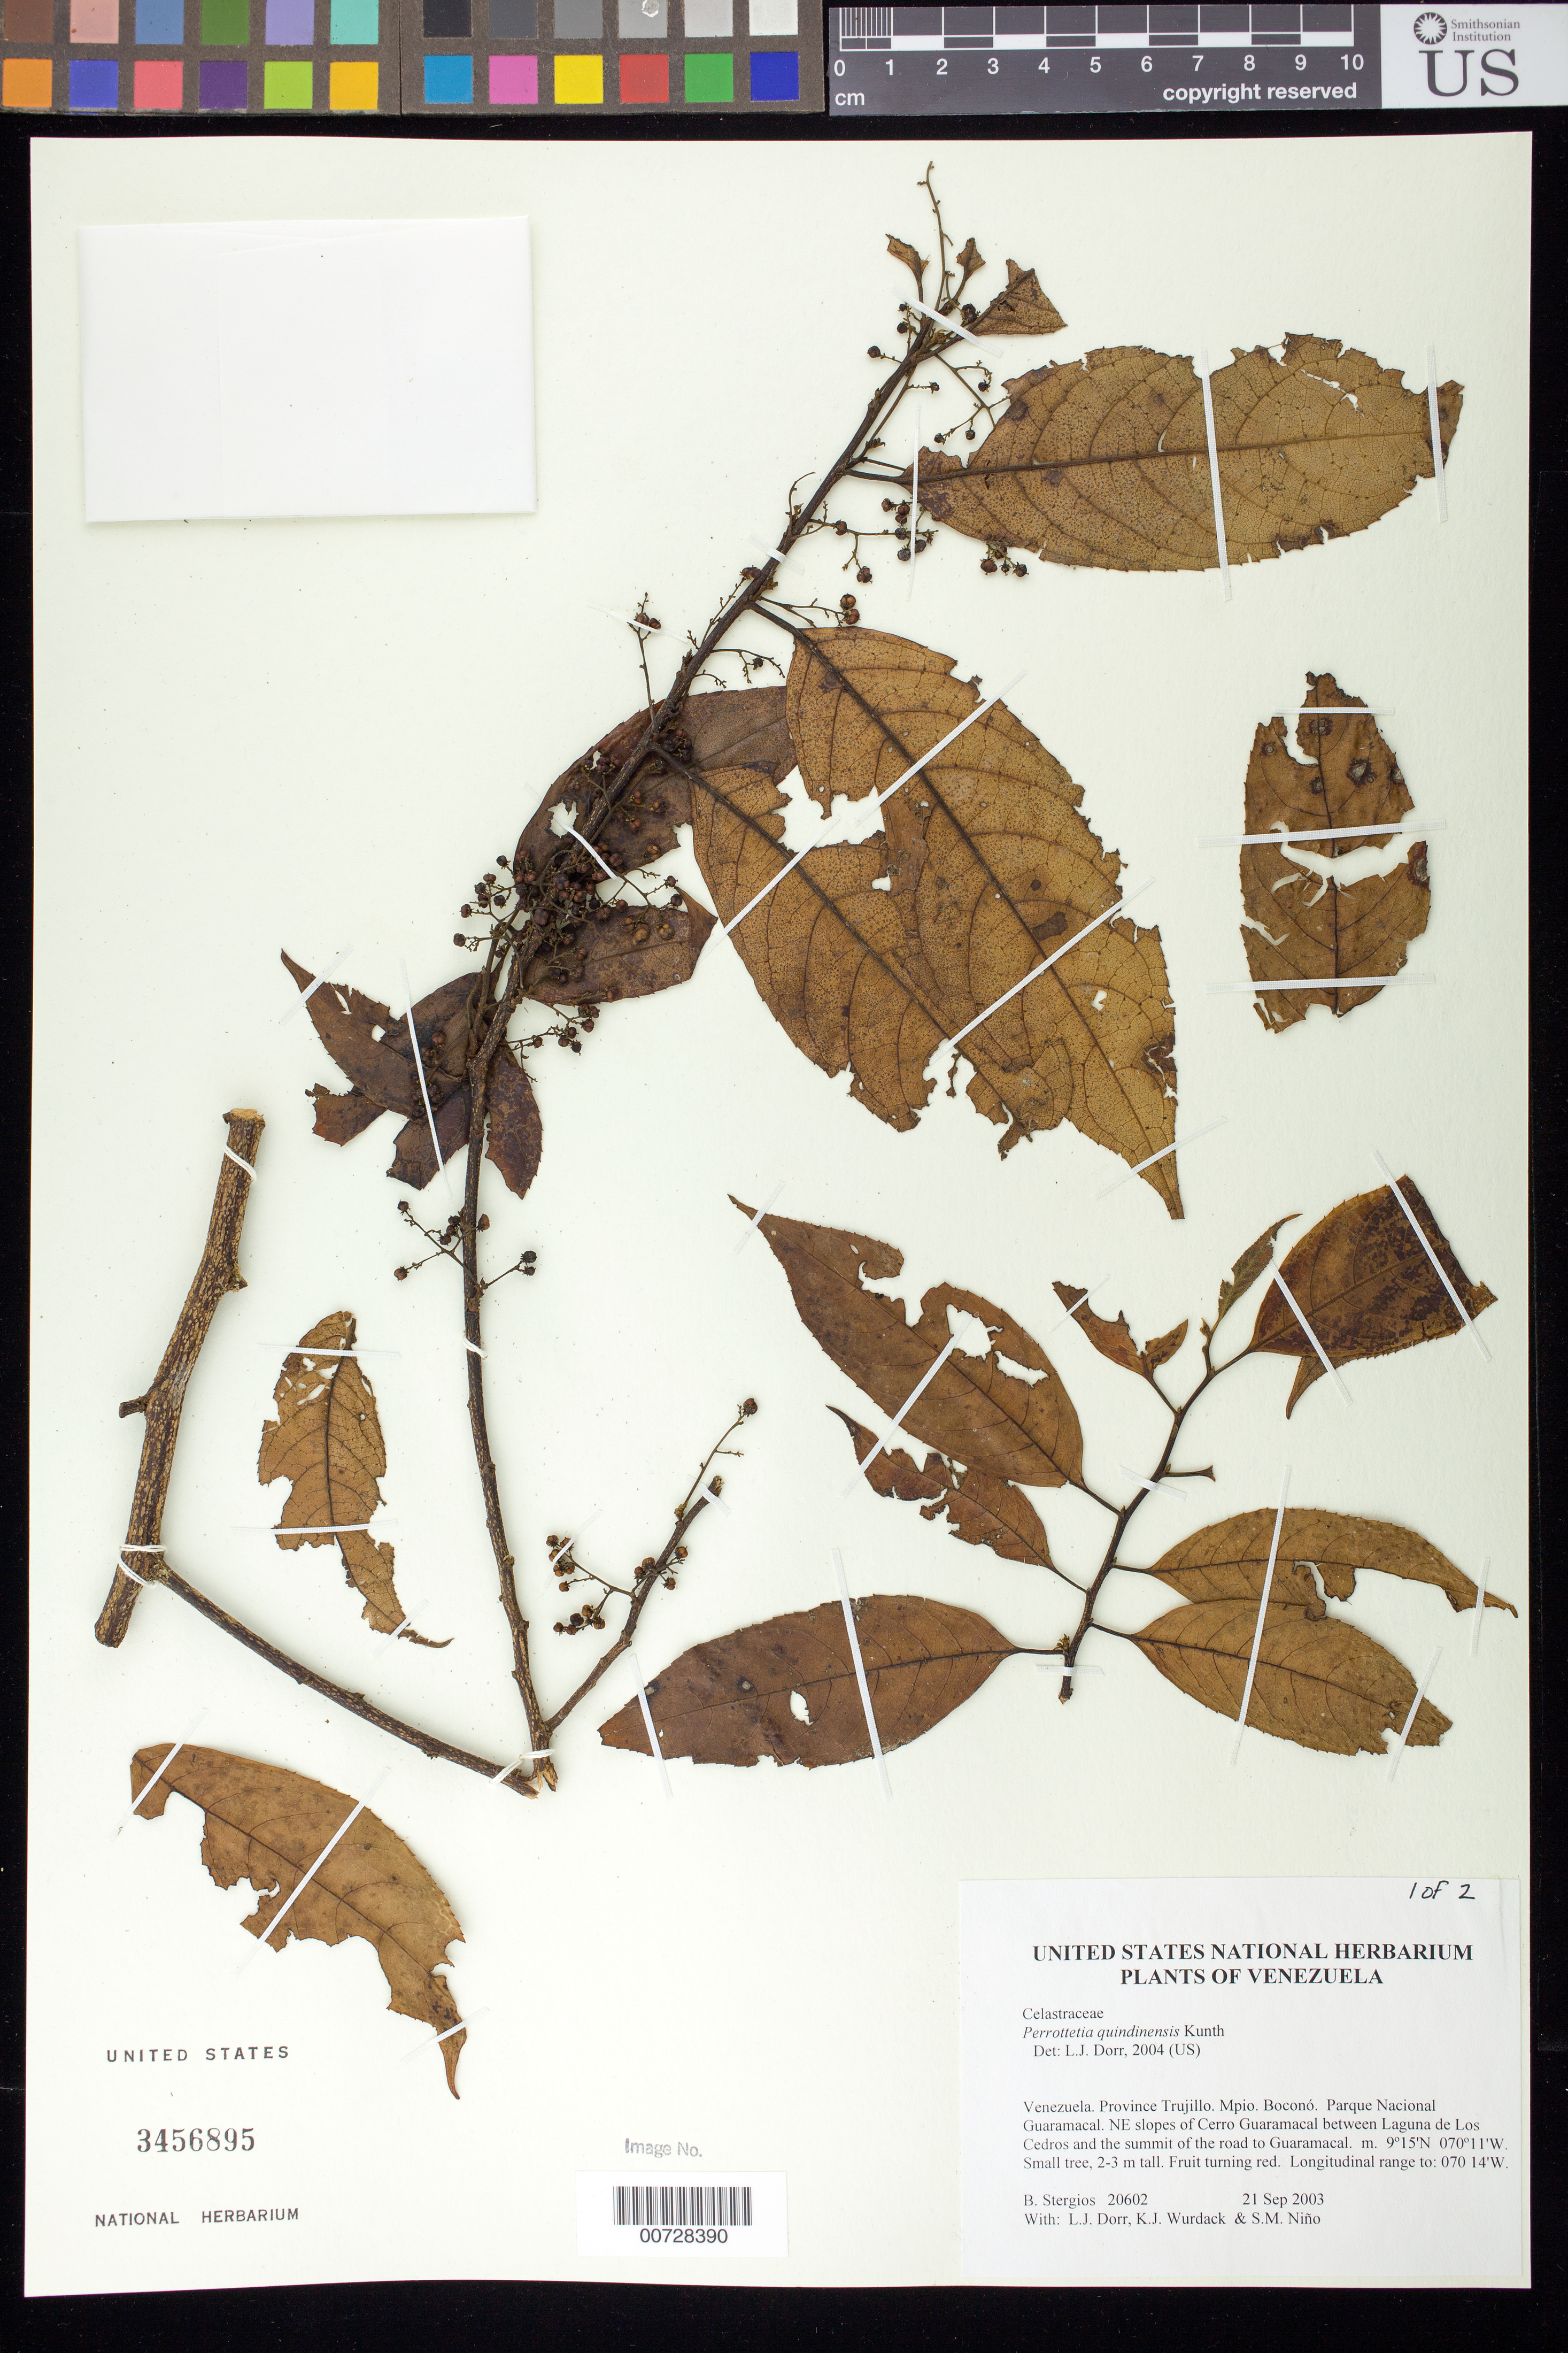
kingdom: Plantae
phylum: Tracheophyta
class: Magnoliopsida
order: Huerteales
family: Dipentodontaceae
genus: Perrottetia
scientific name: Perrottetia quinduensis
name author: Kunth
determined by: Dorr, L. J., (BOT), Smithsonian Institution - National Museum of Natural History (UNITED STATES)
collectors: B. G. Stergios, L. J. Dorr, K. Wurdack & S. M. Niño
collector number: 20602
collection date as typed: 21 Sep 2003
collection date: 2003-09-21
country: Venezuela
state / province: Trujillo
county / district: Boconó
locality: Parque Nacional Guaramacal. NE slopes of Cerro Guaramacal between Laguna de Los Cedros and the summit of the road to Guaramacal.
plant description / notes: CTES, PORT, US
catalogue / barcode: US 3456895